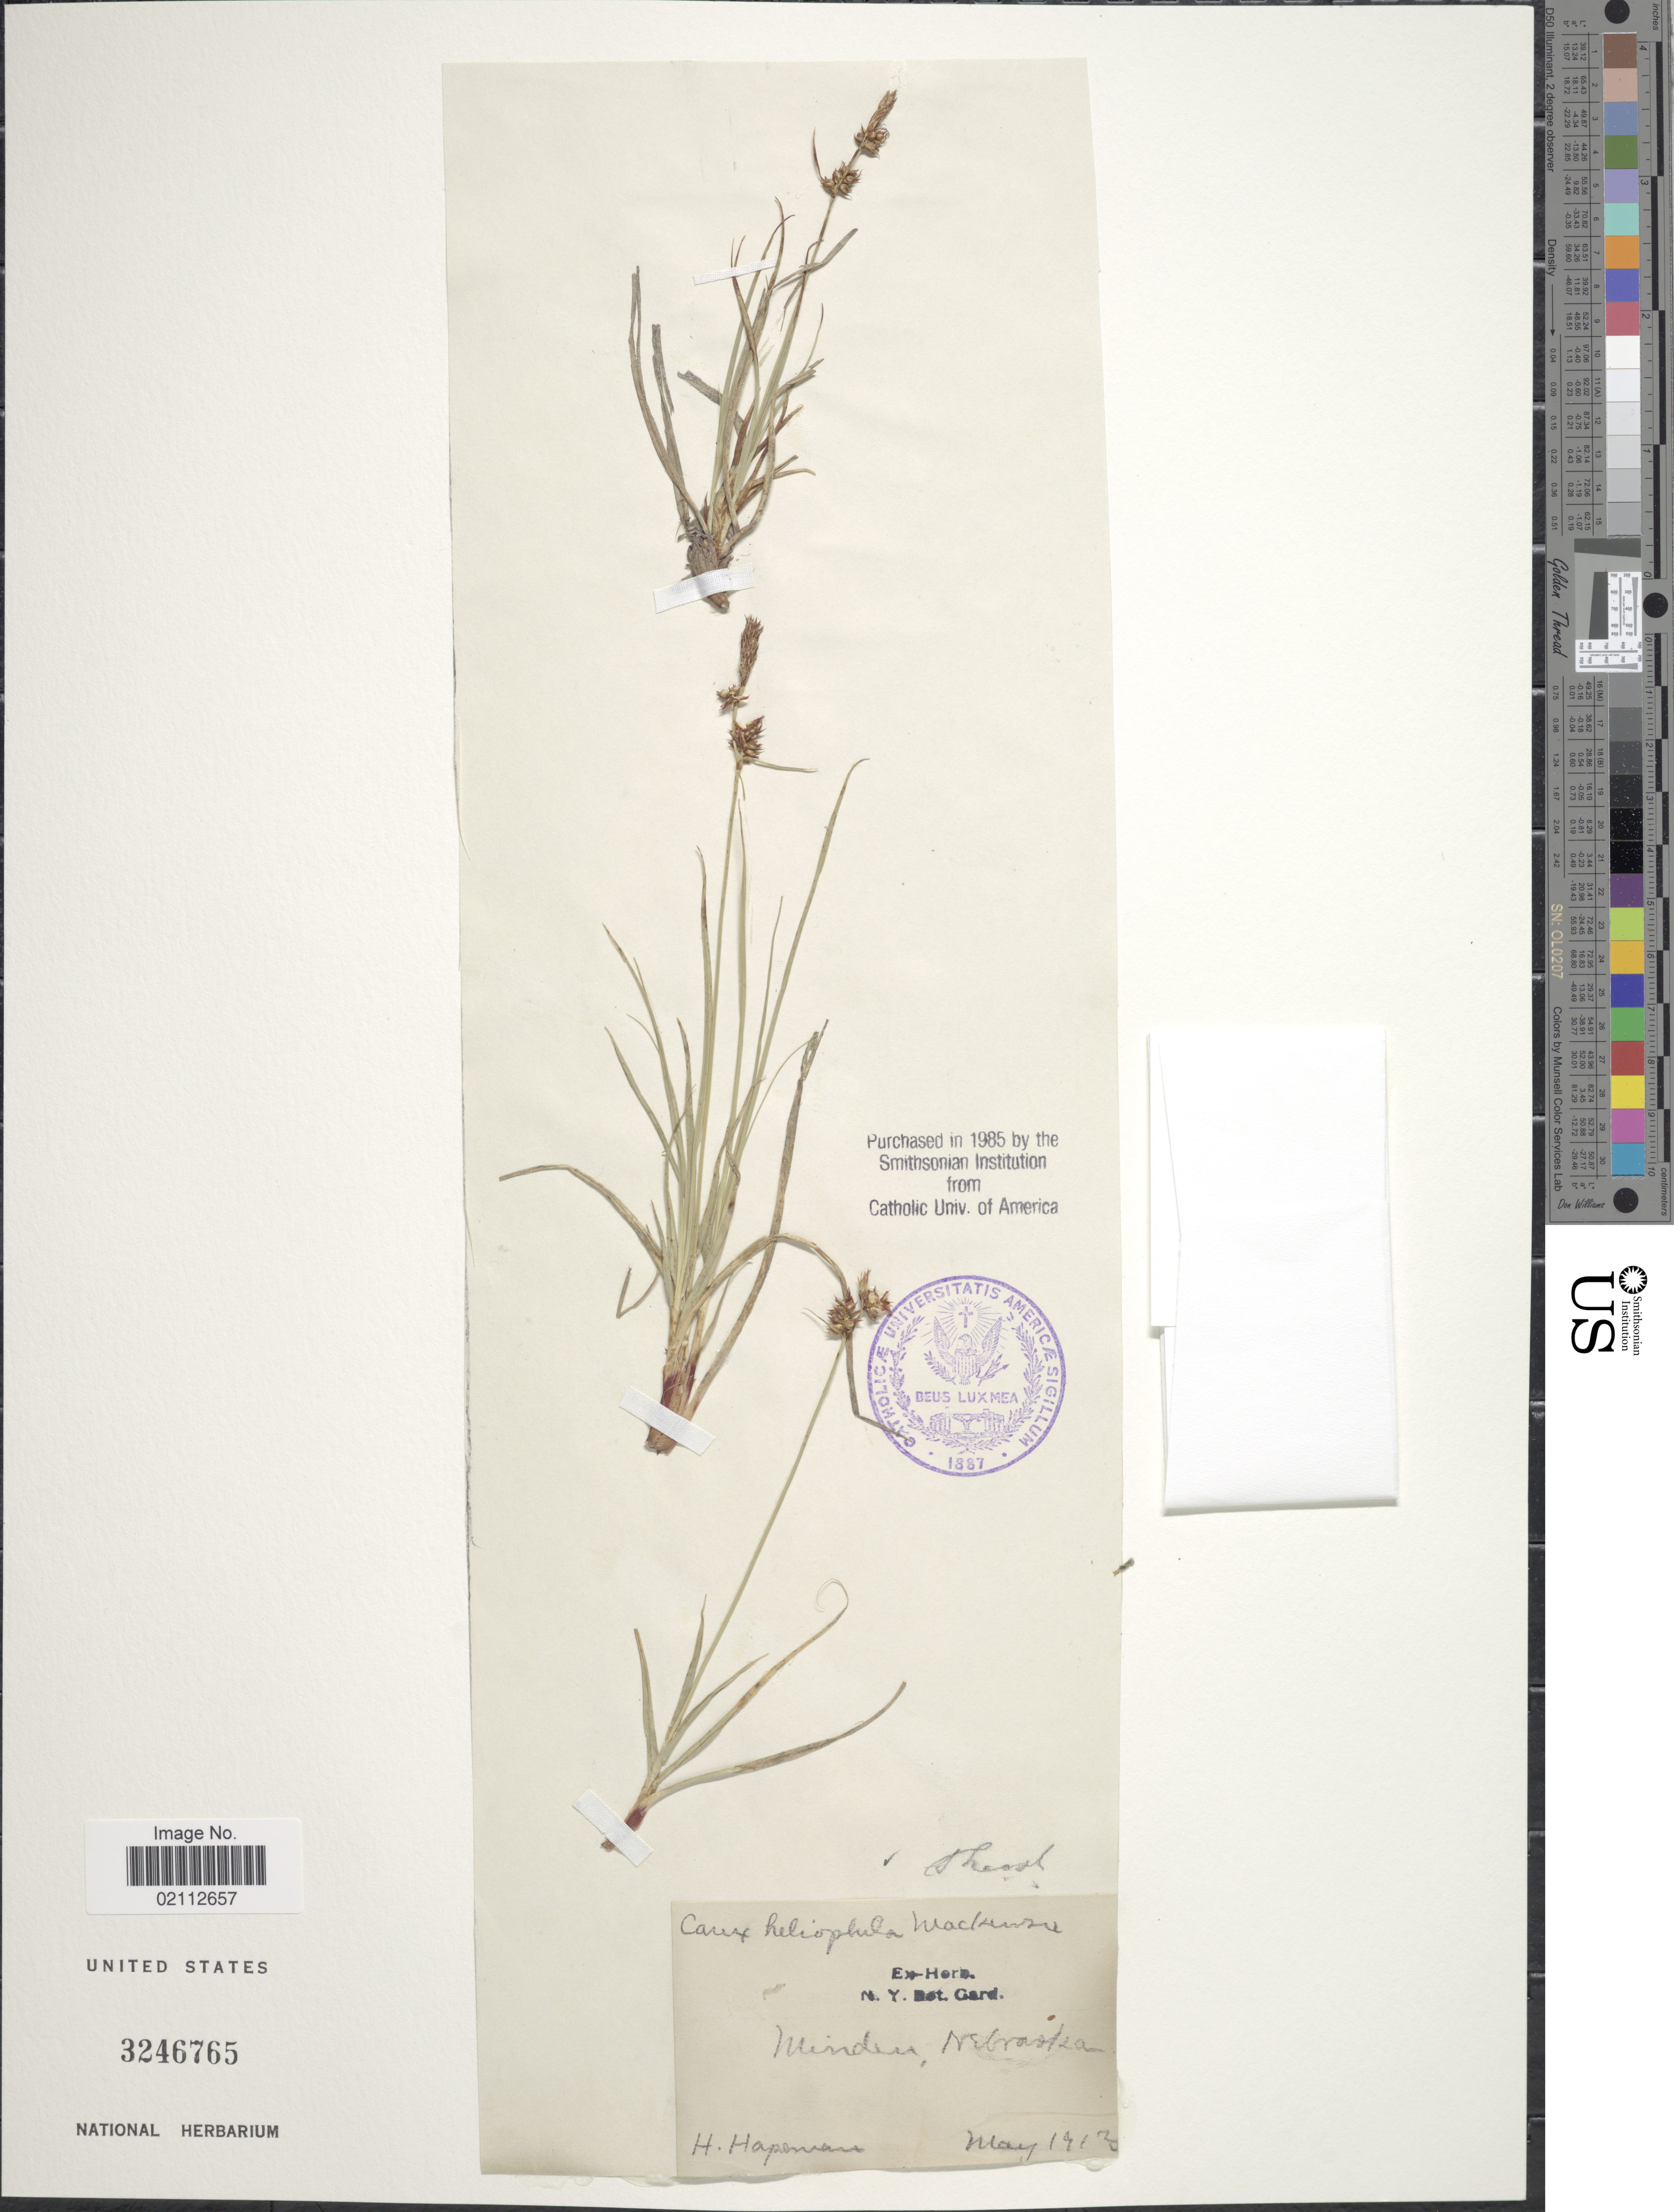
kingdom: Plantae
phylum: Tracheophyta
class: Liliopsida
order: Poales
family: Cyperaceae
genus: Carex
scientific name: Carex heliophila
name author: Mack.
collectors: H. Hapeman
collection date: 1912-05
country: United States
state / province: Nebraska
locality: Minden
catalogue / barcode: US 3246765